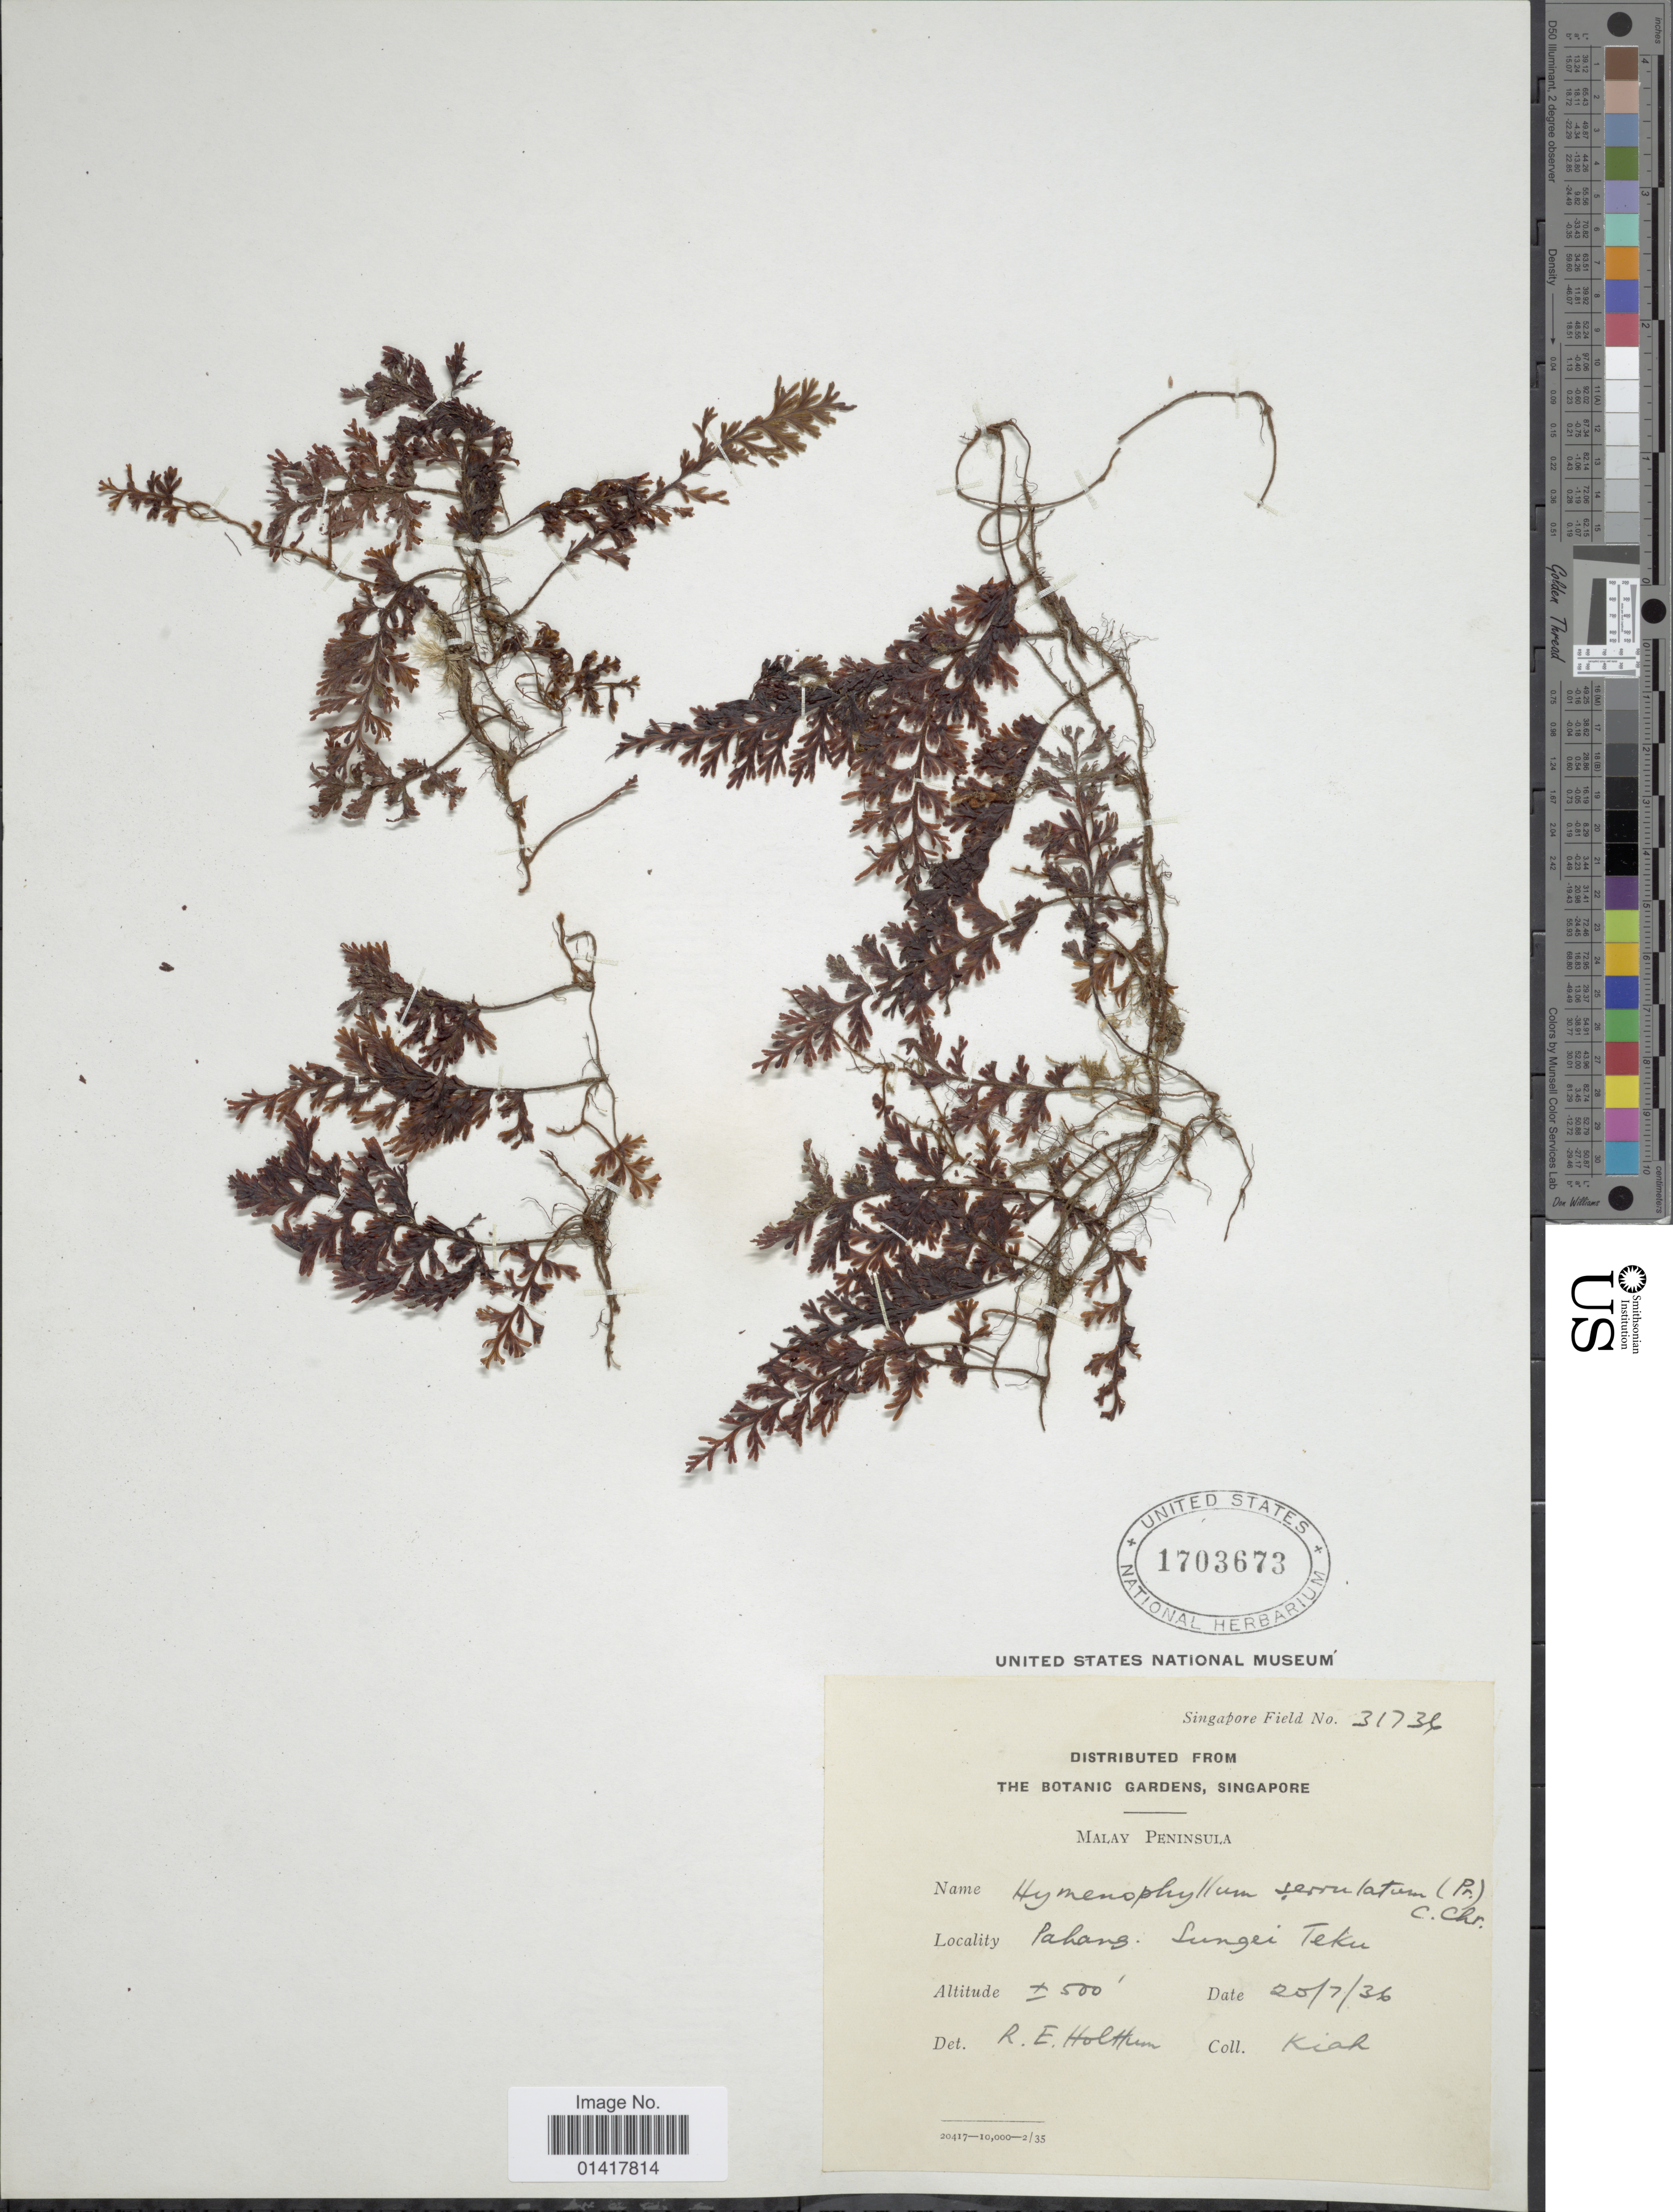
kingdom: Plantae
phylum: Tracheophyta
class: Polypodiopsida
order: Hymenophyllales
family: Hymenophyllaceae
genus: Hymenophyllum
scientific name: Hymenophyllum meyenianum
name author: (C. Presl) Copel.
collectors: R. Hottum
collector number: Singapore Field 31736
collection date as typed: Transcribed d/m/y: 20/7/36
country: Malaysia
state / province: Pahang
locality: Malay Peninsula, Sungei Teku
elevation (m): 152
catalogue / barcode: US 1703673